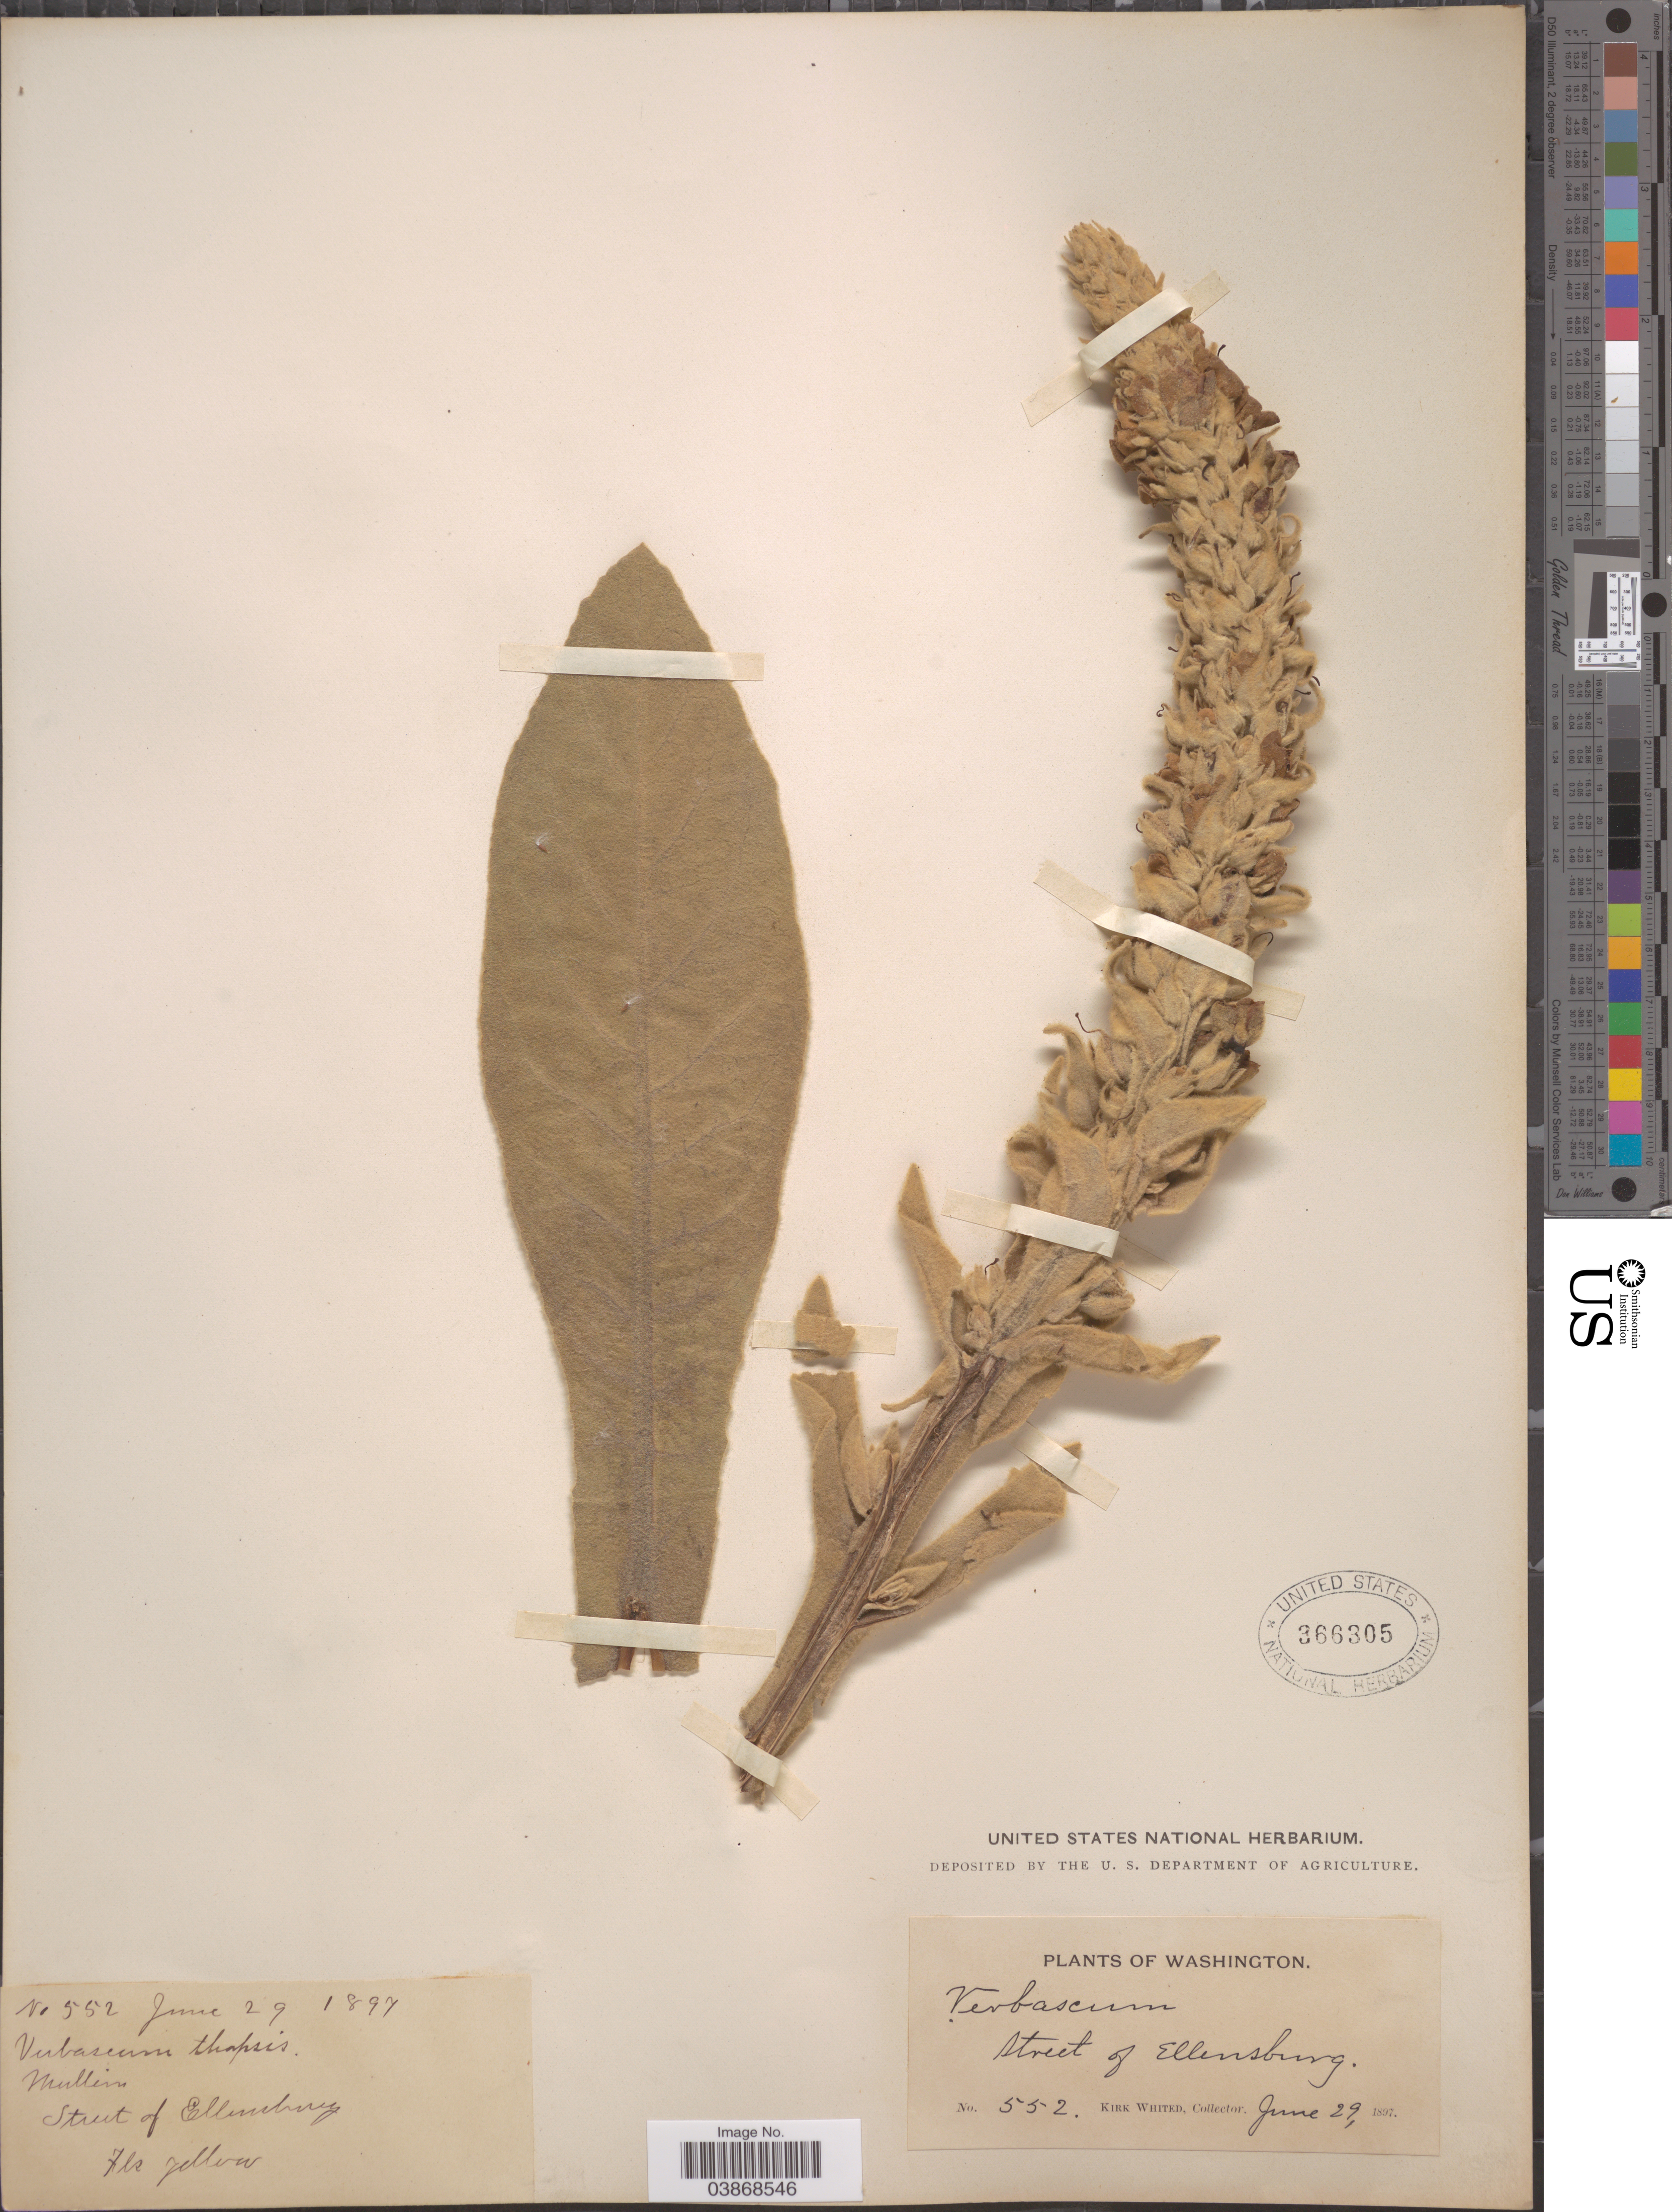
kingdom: Plantae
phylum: Tracheophyta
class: Magnoliopsida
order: Lamiales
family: Scrophulariaceae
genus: Verbascum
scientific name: Verbascum thapsus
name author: L.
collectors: K. Whited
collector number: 552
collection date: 1897-06-29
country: United States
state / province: Washington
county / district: Kittitas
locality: Street of Ellensburg.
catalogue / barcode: US 366305